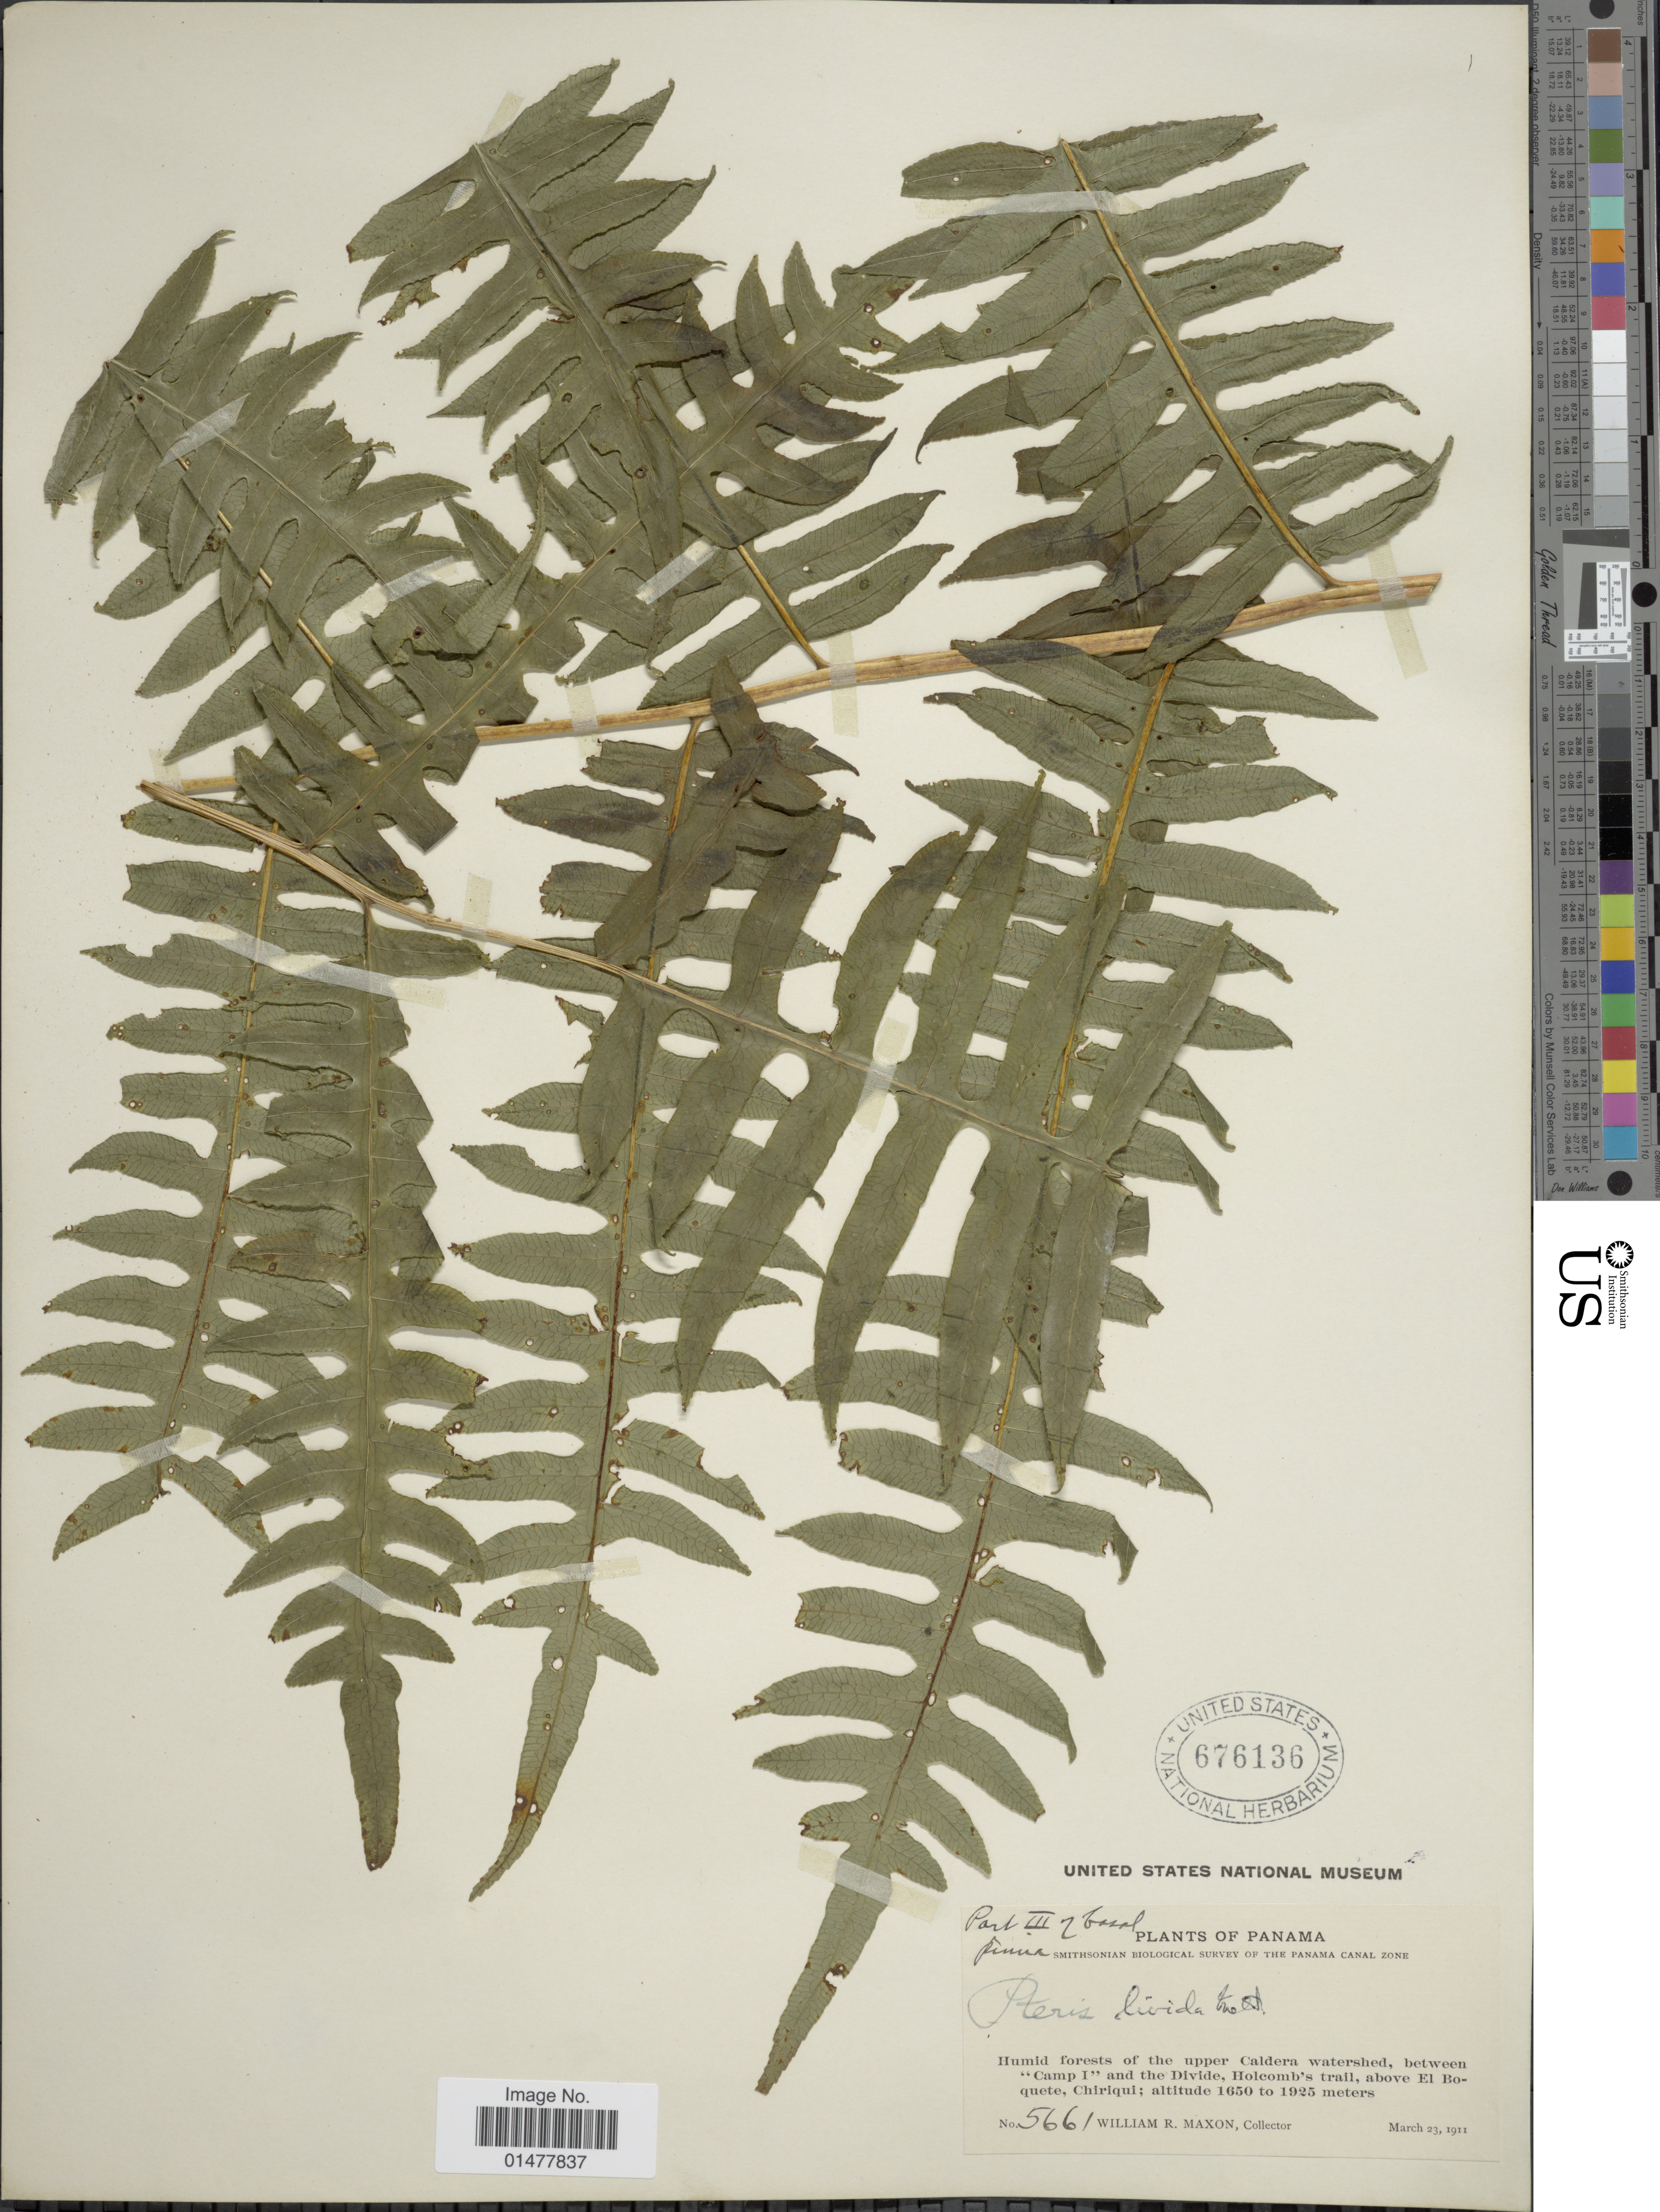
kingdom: Plantae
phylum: Tracheophyta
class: Polypodiopsida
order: Polypodiales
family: Pteridaceae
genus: Pteris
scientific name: Pteris navarrensis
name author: Christ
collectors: W. R. Maxon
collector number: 5661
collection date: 1911-03-23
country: Panama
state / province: Chiriqui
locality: Panama Canal Zone, humid forests of the upper Caldera watershed, between "Camp I"and the Divide, Holcomb's trail, above El Boquete.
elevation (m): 1650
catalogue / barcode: US 676136